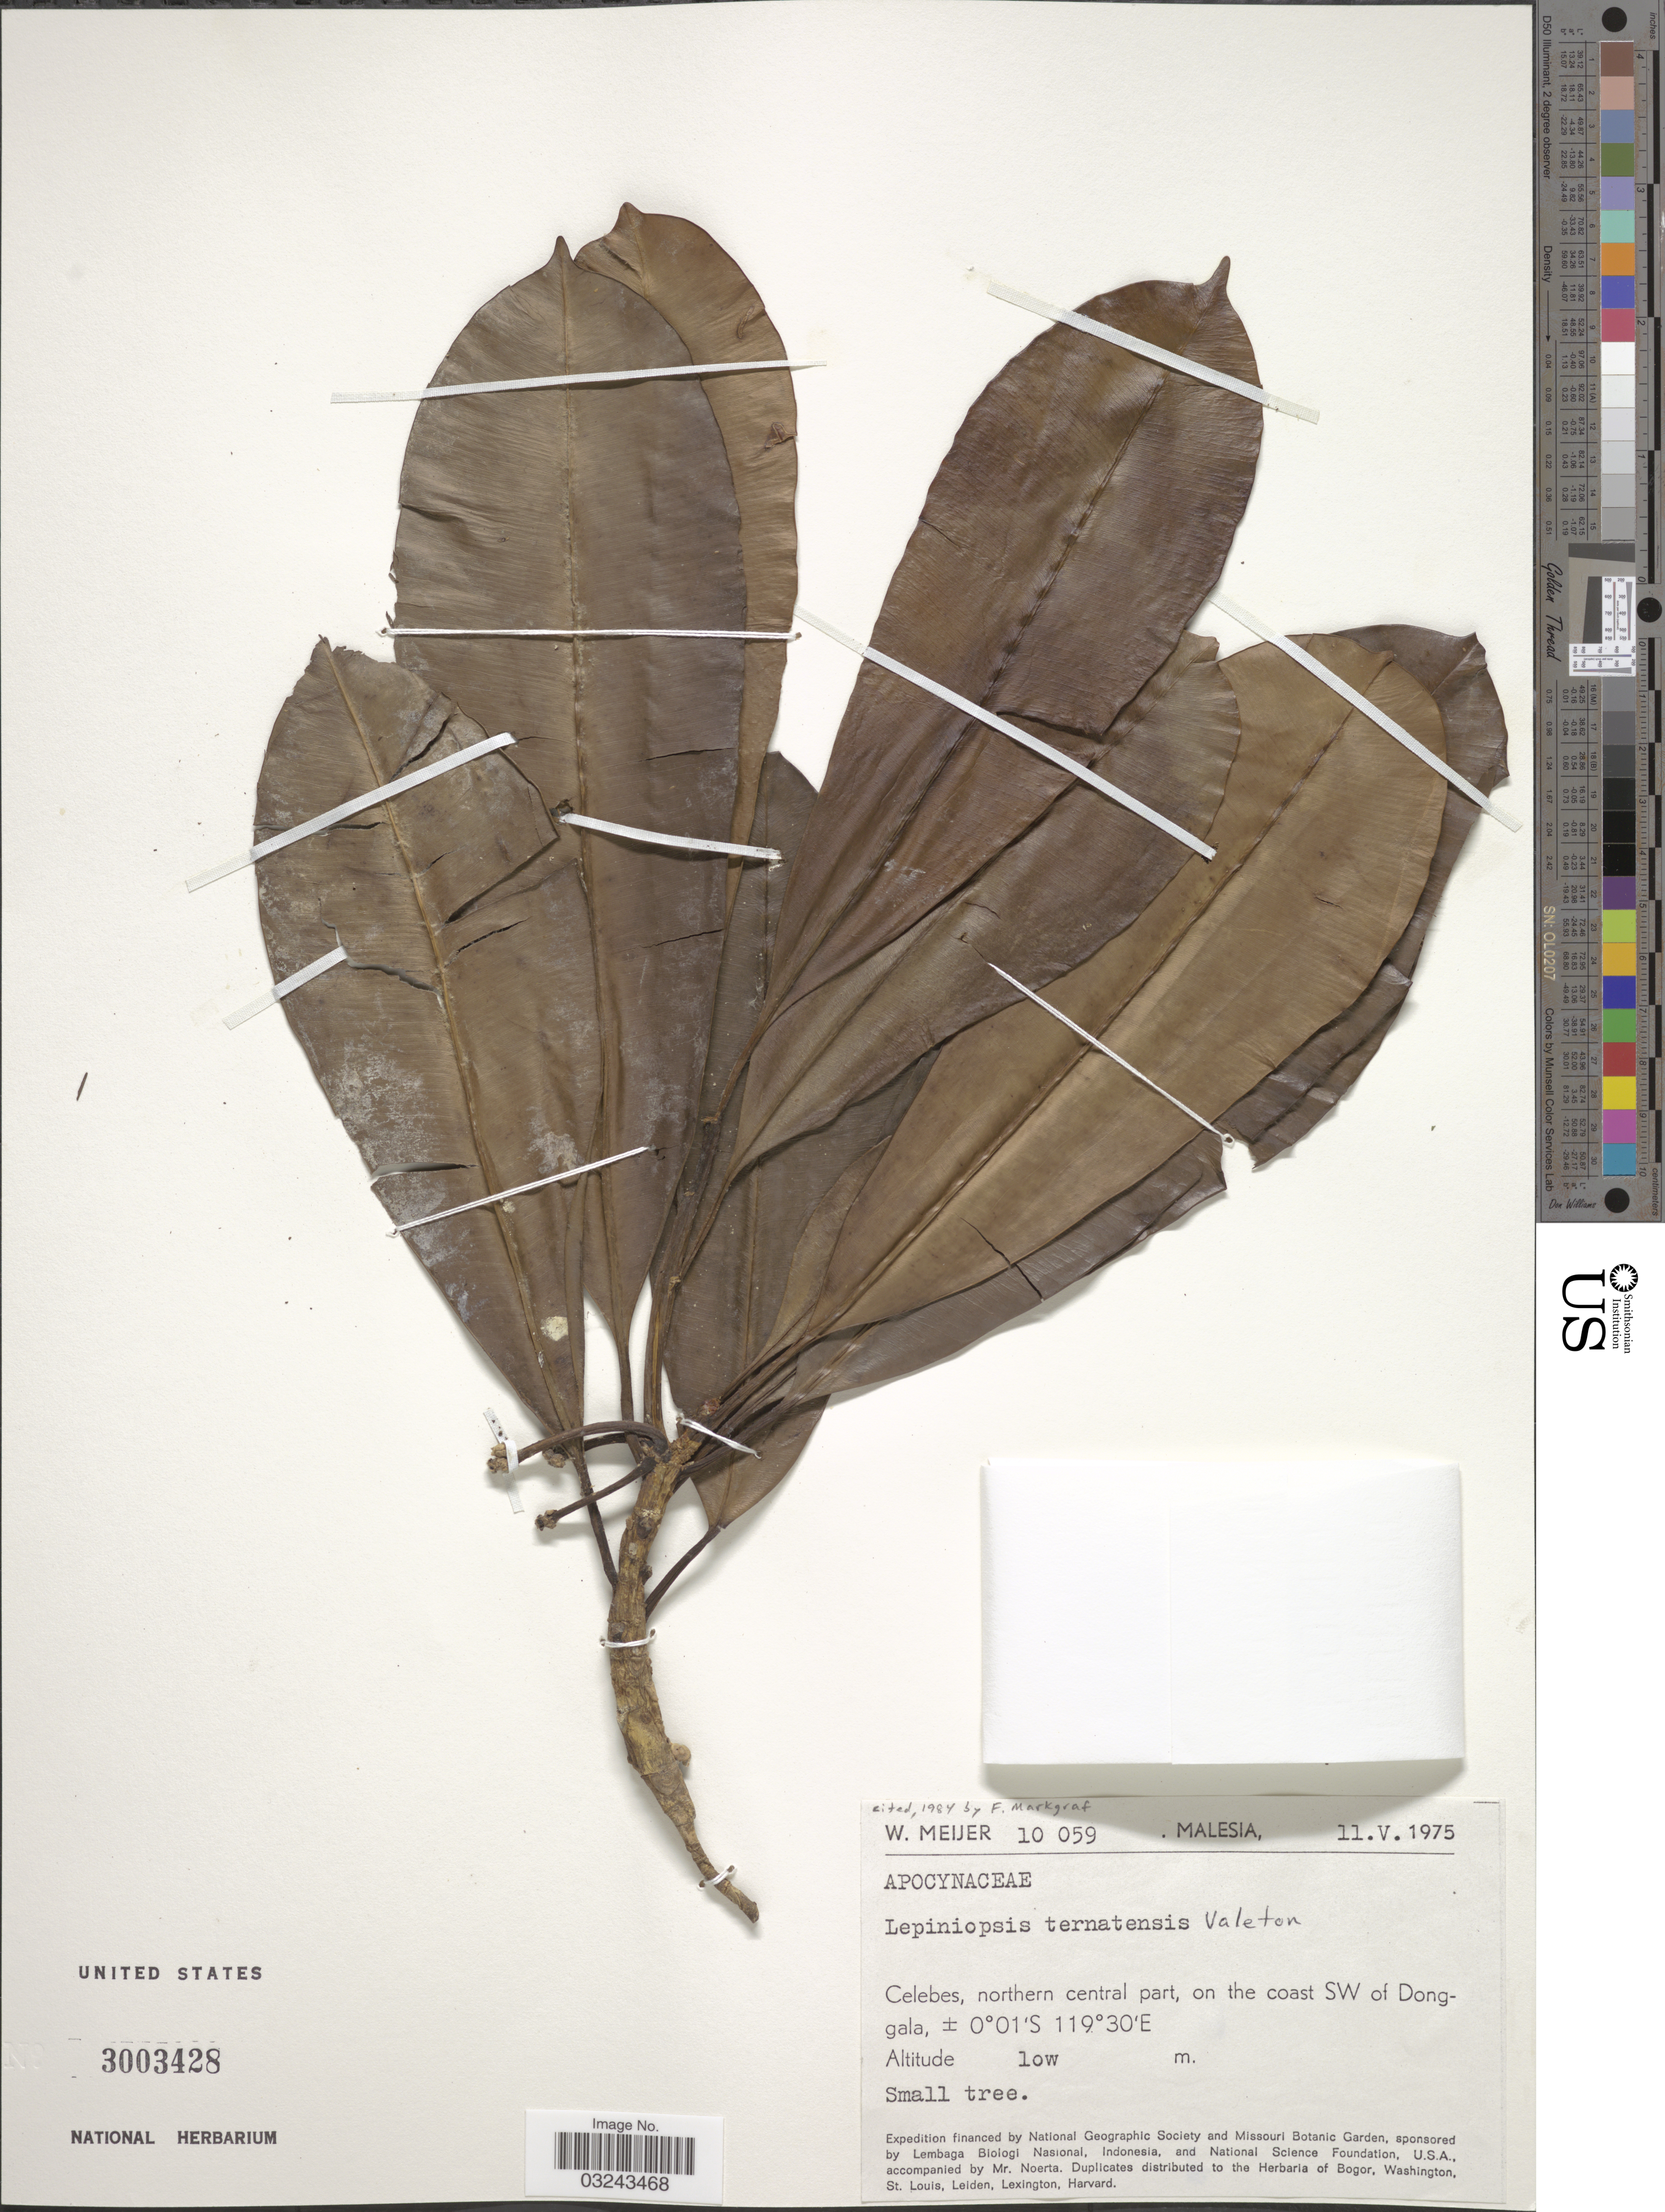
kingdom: Plantae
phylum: Tracheophyta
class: Magnoliopsida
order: Gentianales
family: Apocynaceae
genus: Lepiniopsis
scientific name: Lepiniopsis ternatensis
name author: Valeton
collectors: W. Meijer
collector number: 10059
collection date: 1975-05-11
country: Malaysia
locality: Malesia, Celebes, northern central part, on the coast SW of Dongala.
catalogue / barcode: US 3003428